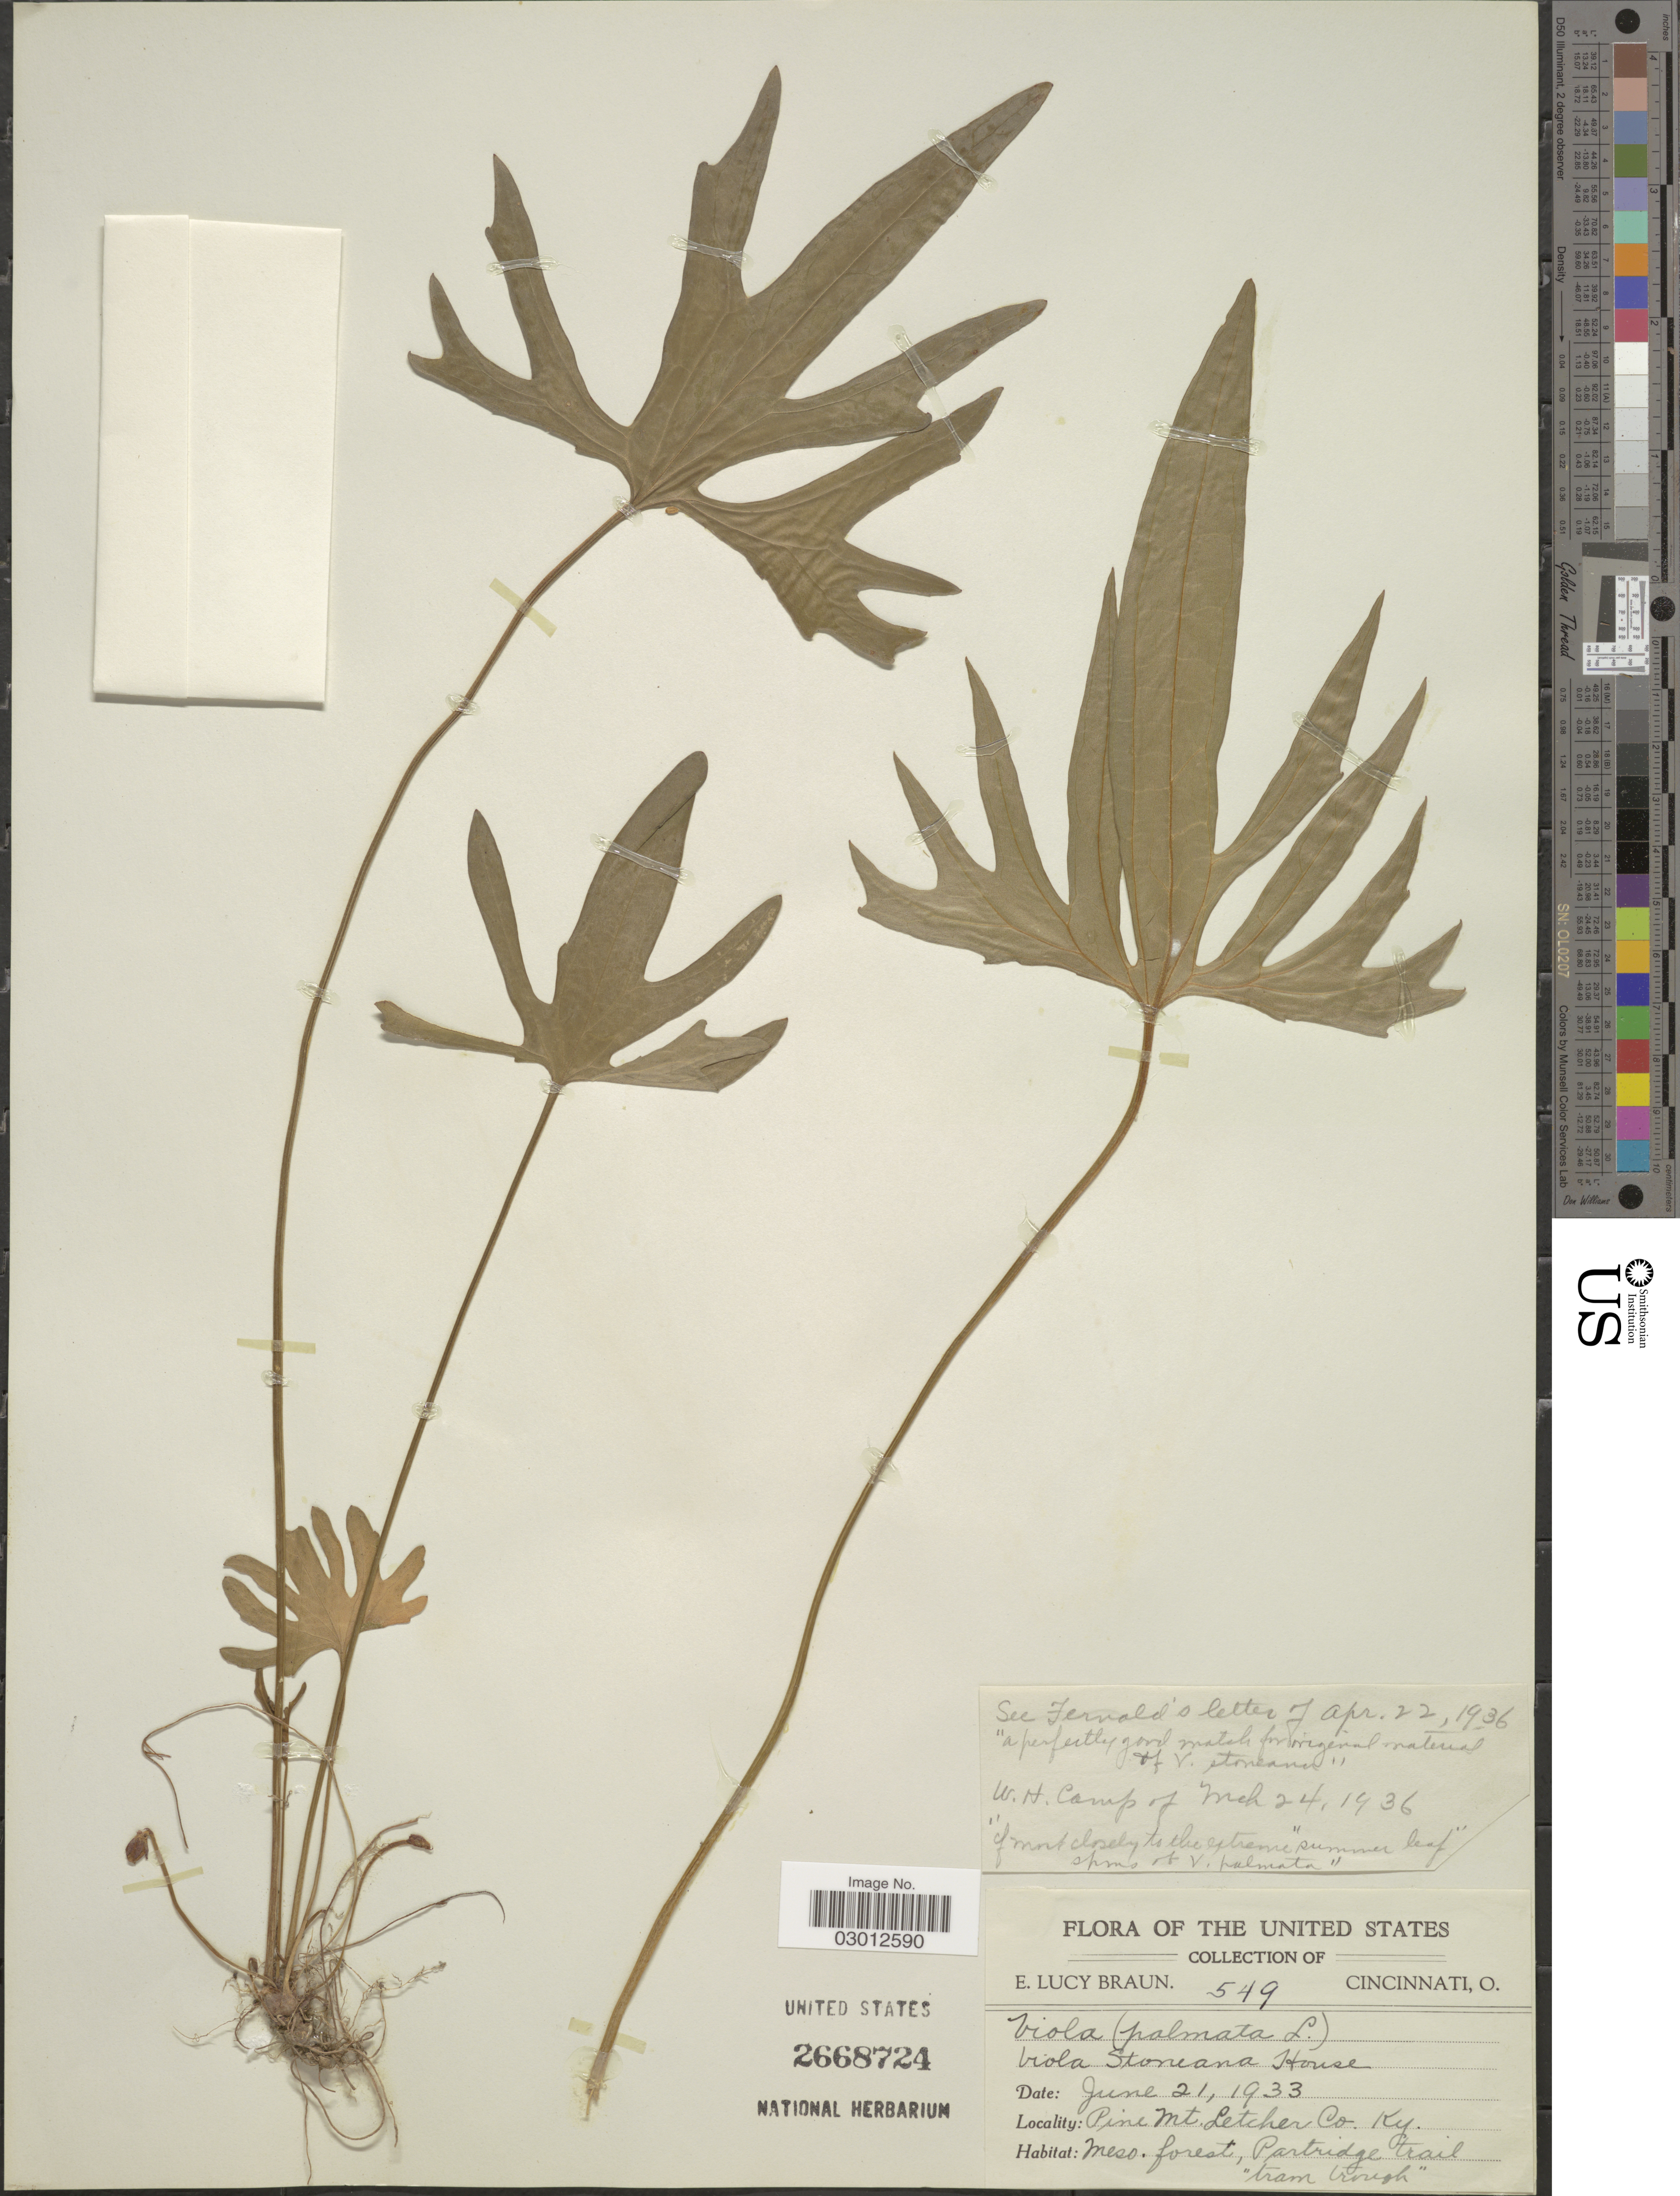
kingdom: Plantae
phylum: Tracheophyta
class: Magnoliopsida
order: Malpighiales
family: Violaceae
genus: Viola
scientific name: Viola palmata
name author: L.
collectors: E. L. Braun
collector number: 549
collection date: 1933-06-21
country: United States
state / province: Kentucky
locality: Pine Mt. Letcher Co., Partridge trail "tram through".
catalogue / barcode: US 2668724